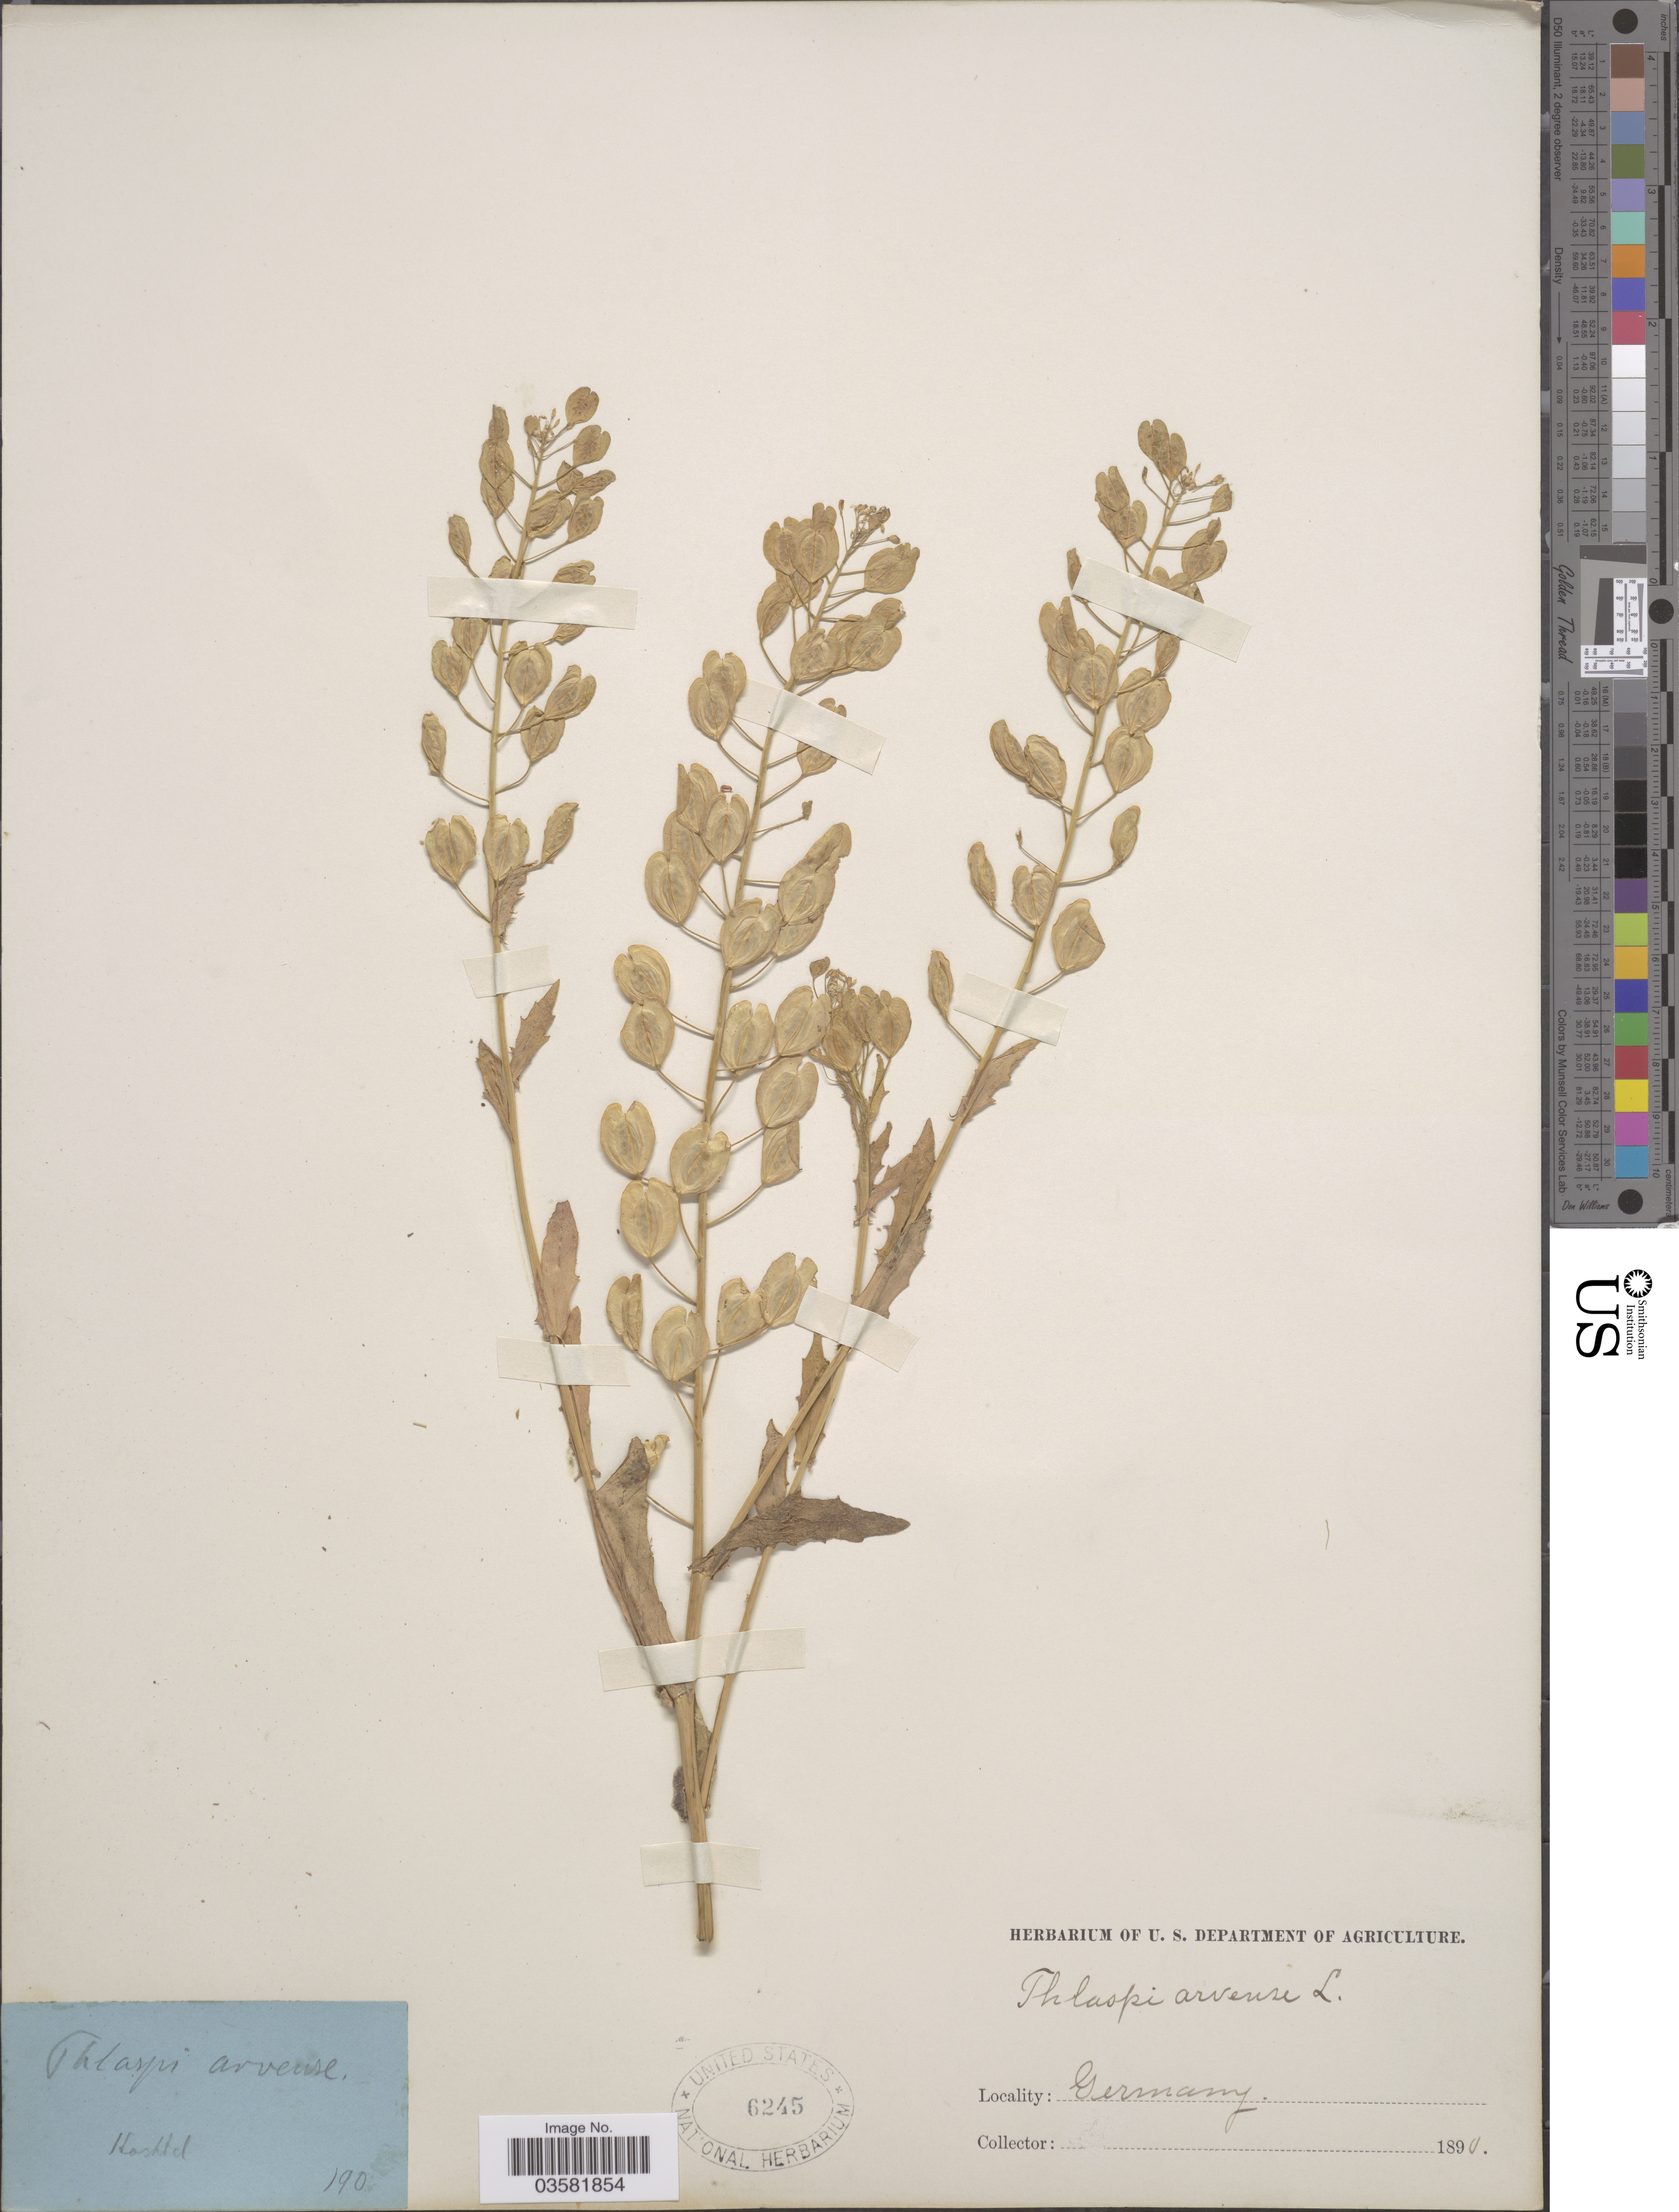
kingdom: Plantae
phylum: Tracheophyta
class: Magnoliopsida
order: Brassicales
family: Brassicaceae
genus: Thlaspi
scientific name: Thlaspi arvense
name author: L.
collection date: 1890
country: Germany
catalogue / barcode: US 6245